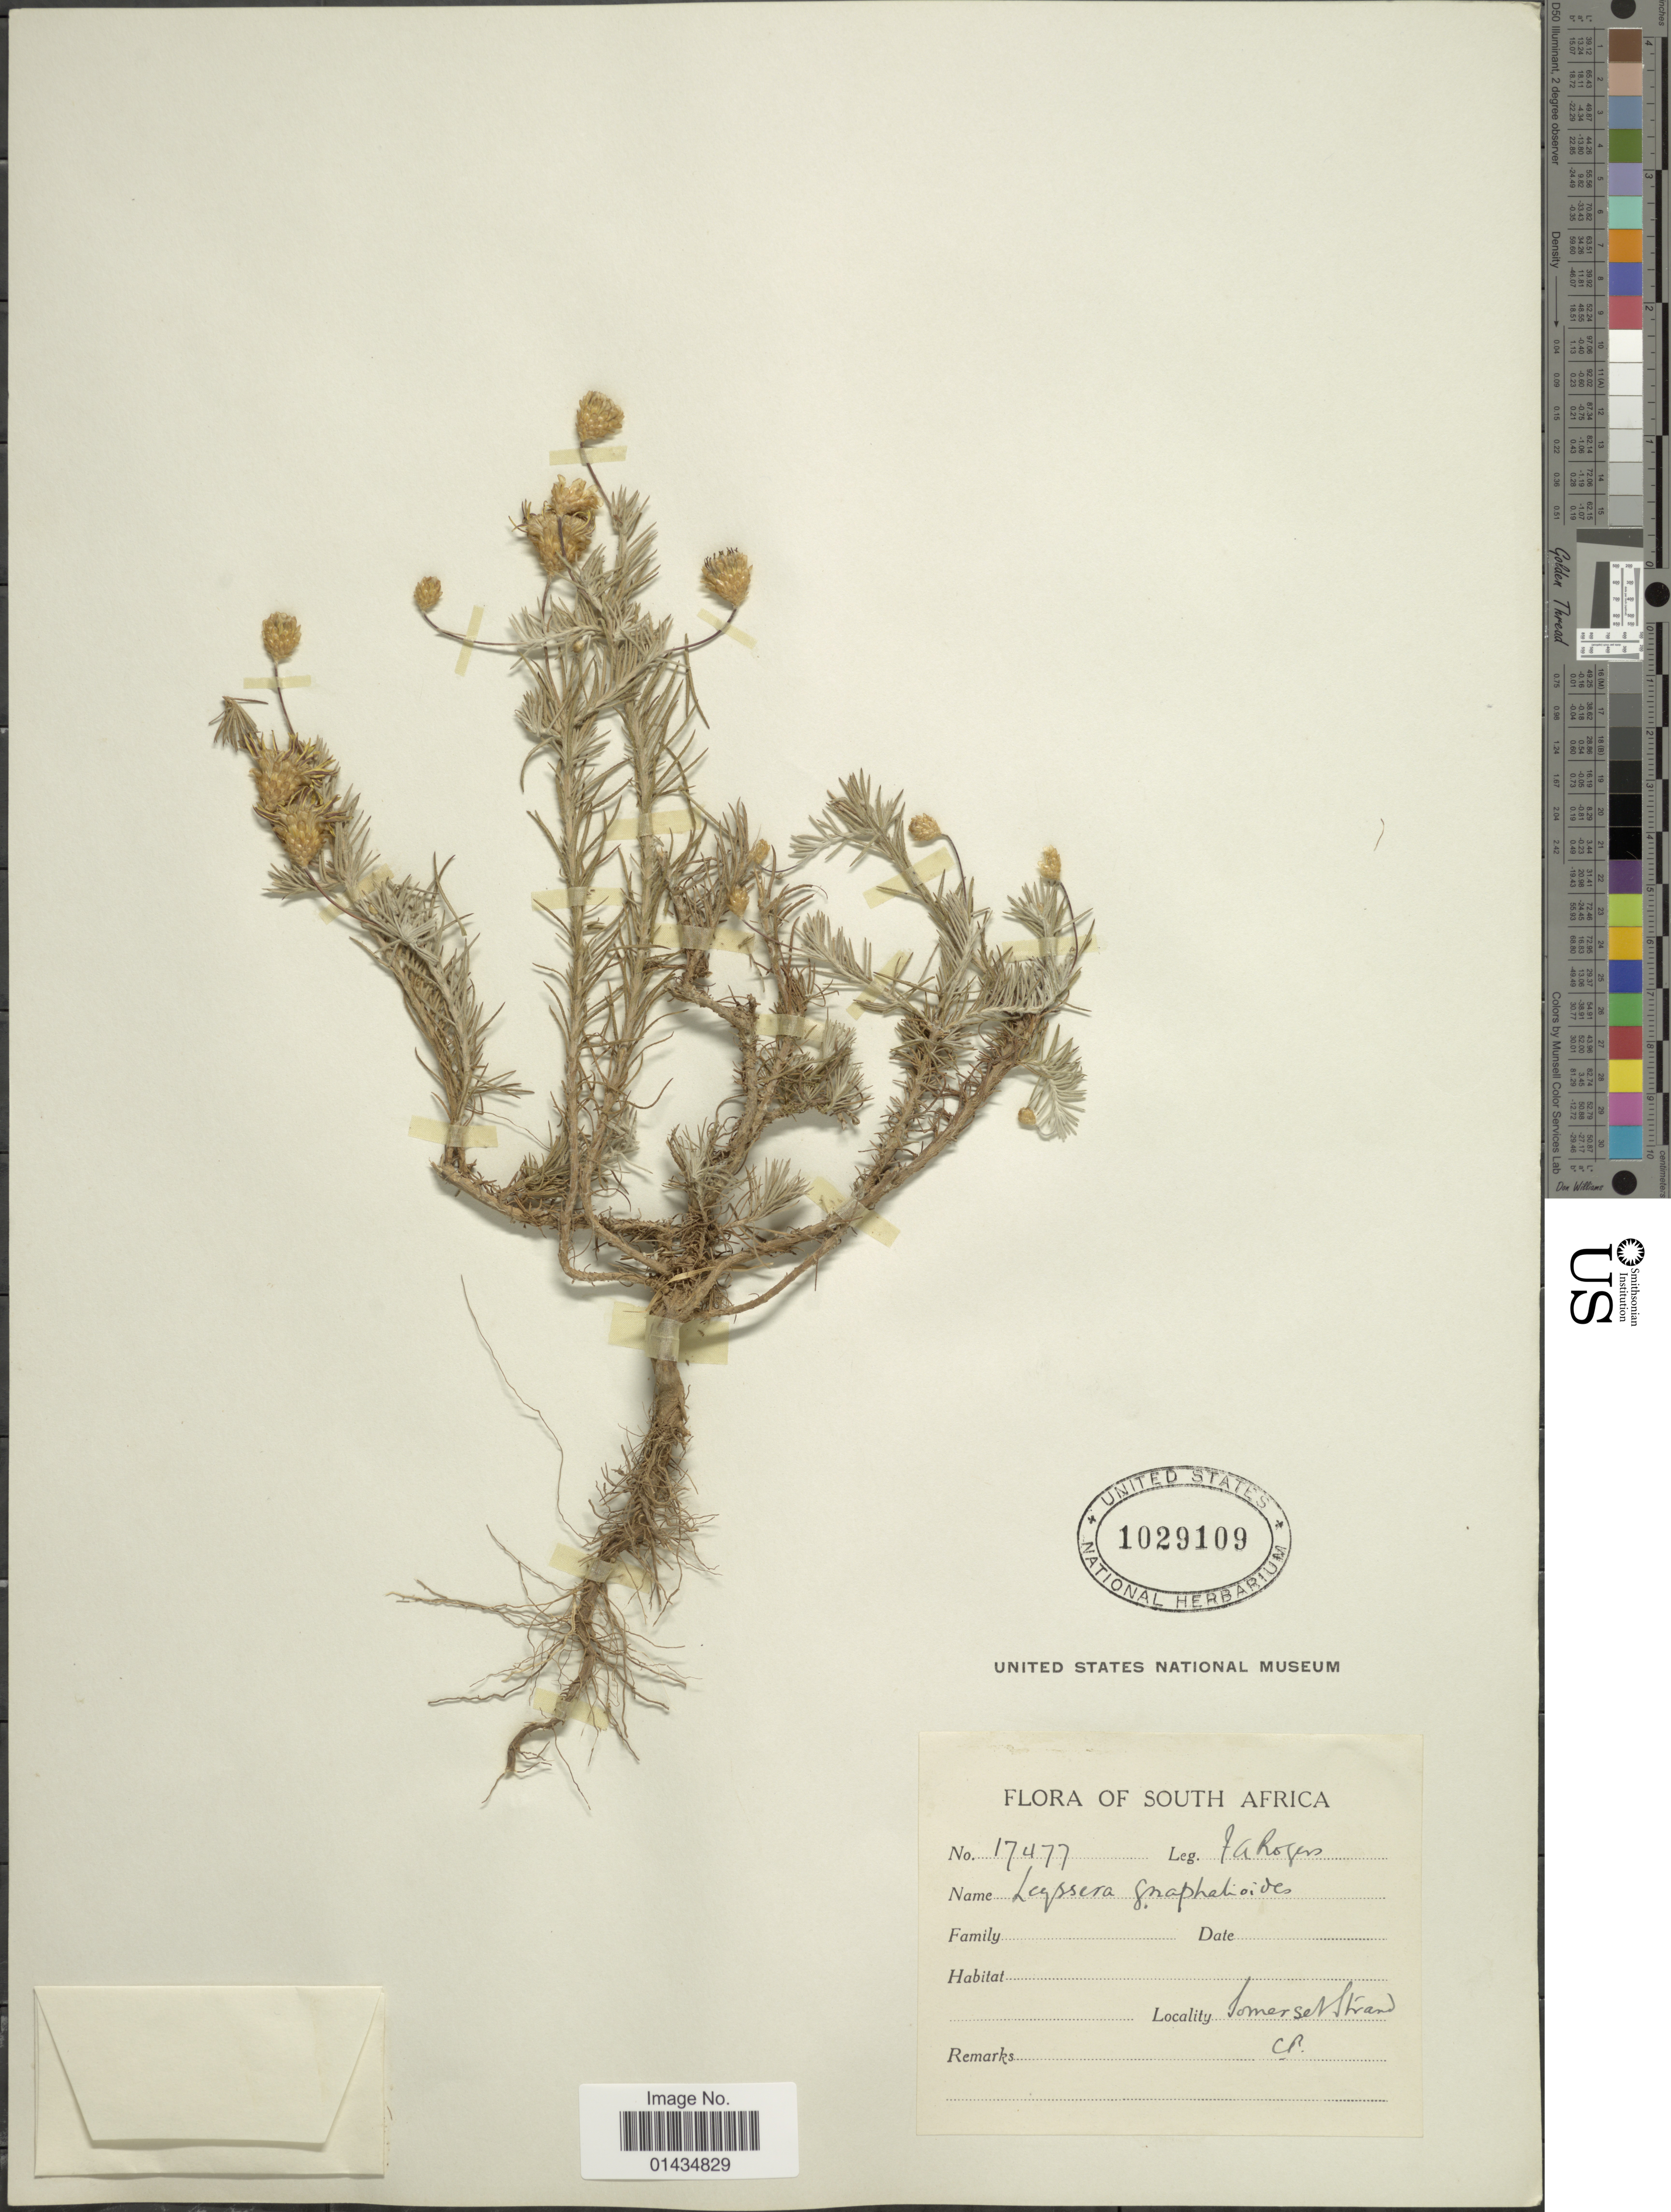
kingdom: Plantae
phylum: Tracheophyta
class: Magnoliopsida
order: Asterales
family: Asteraceae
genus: Leysera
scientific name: Leysera gnaphalodes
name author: (L.) L.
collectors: F. A. Rogers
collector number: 17477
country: South Africa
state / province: Western Cape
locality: Somerset Strand, C.P. [Cape Province]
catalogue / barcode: US 1029109